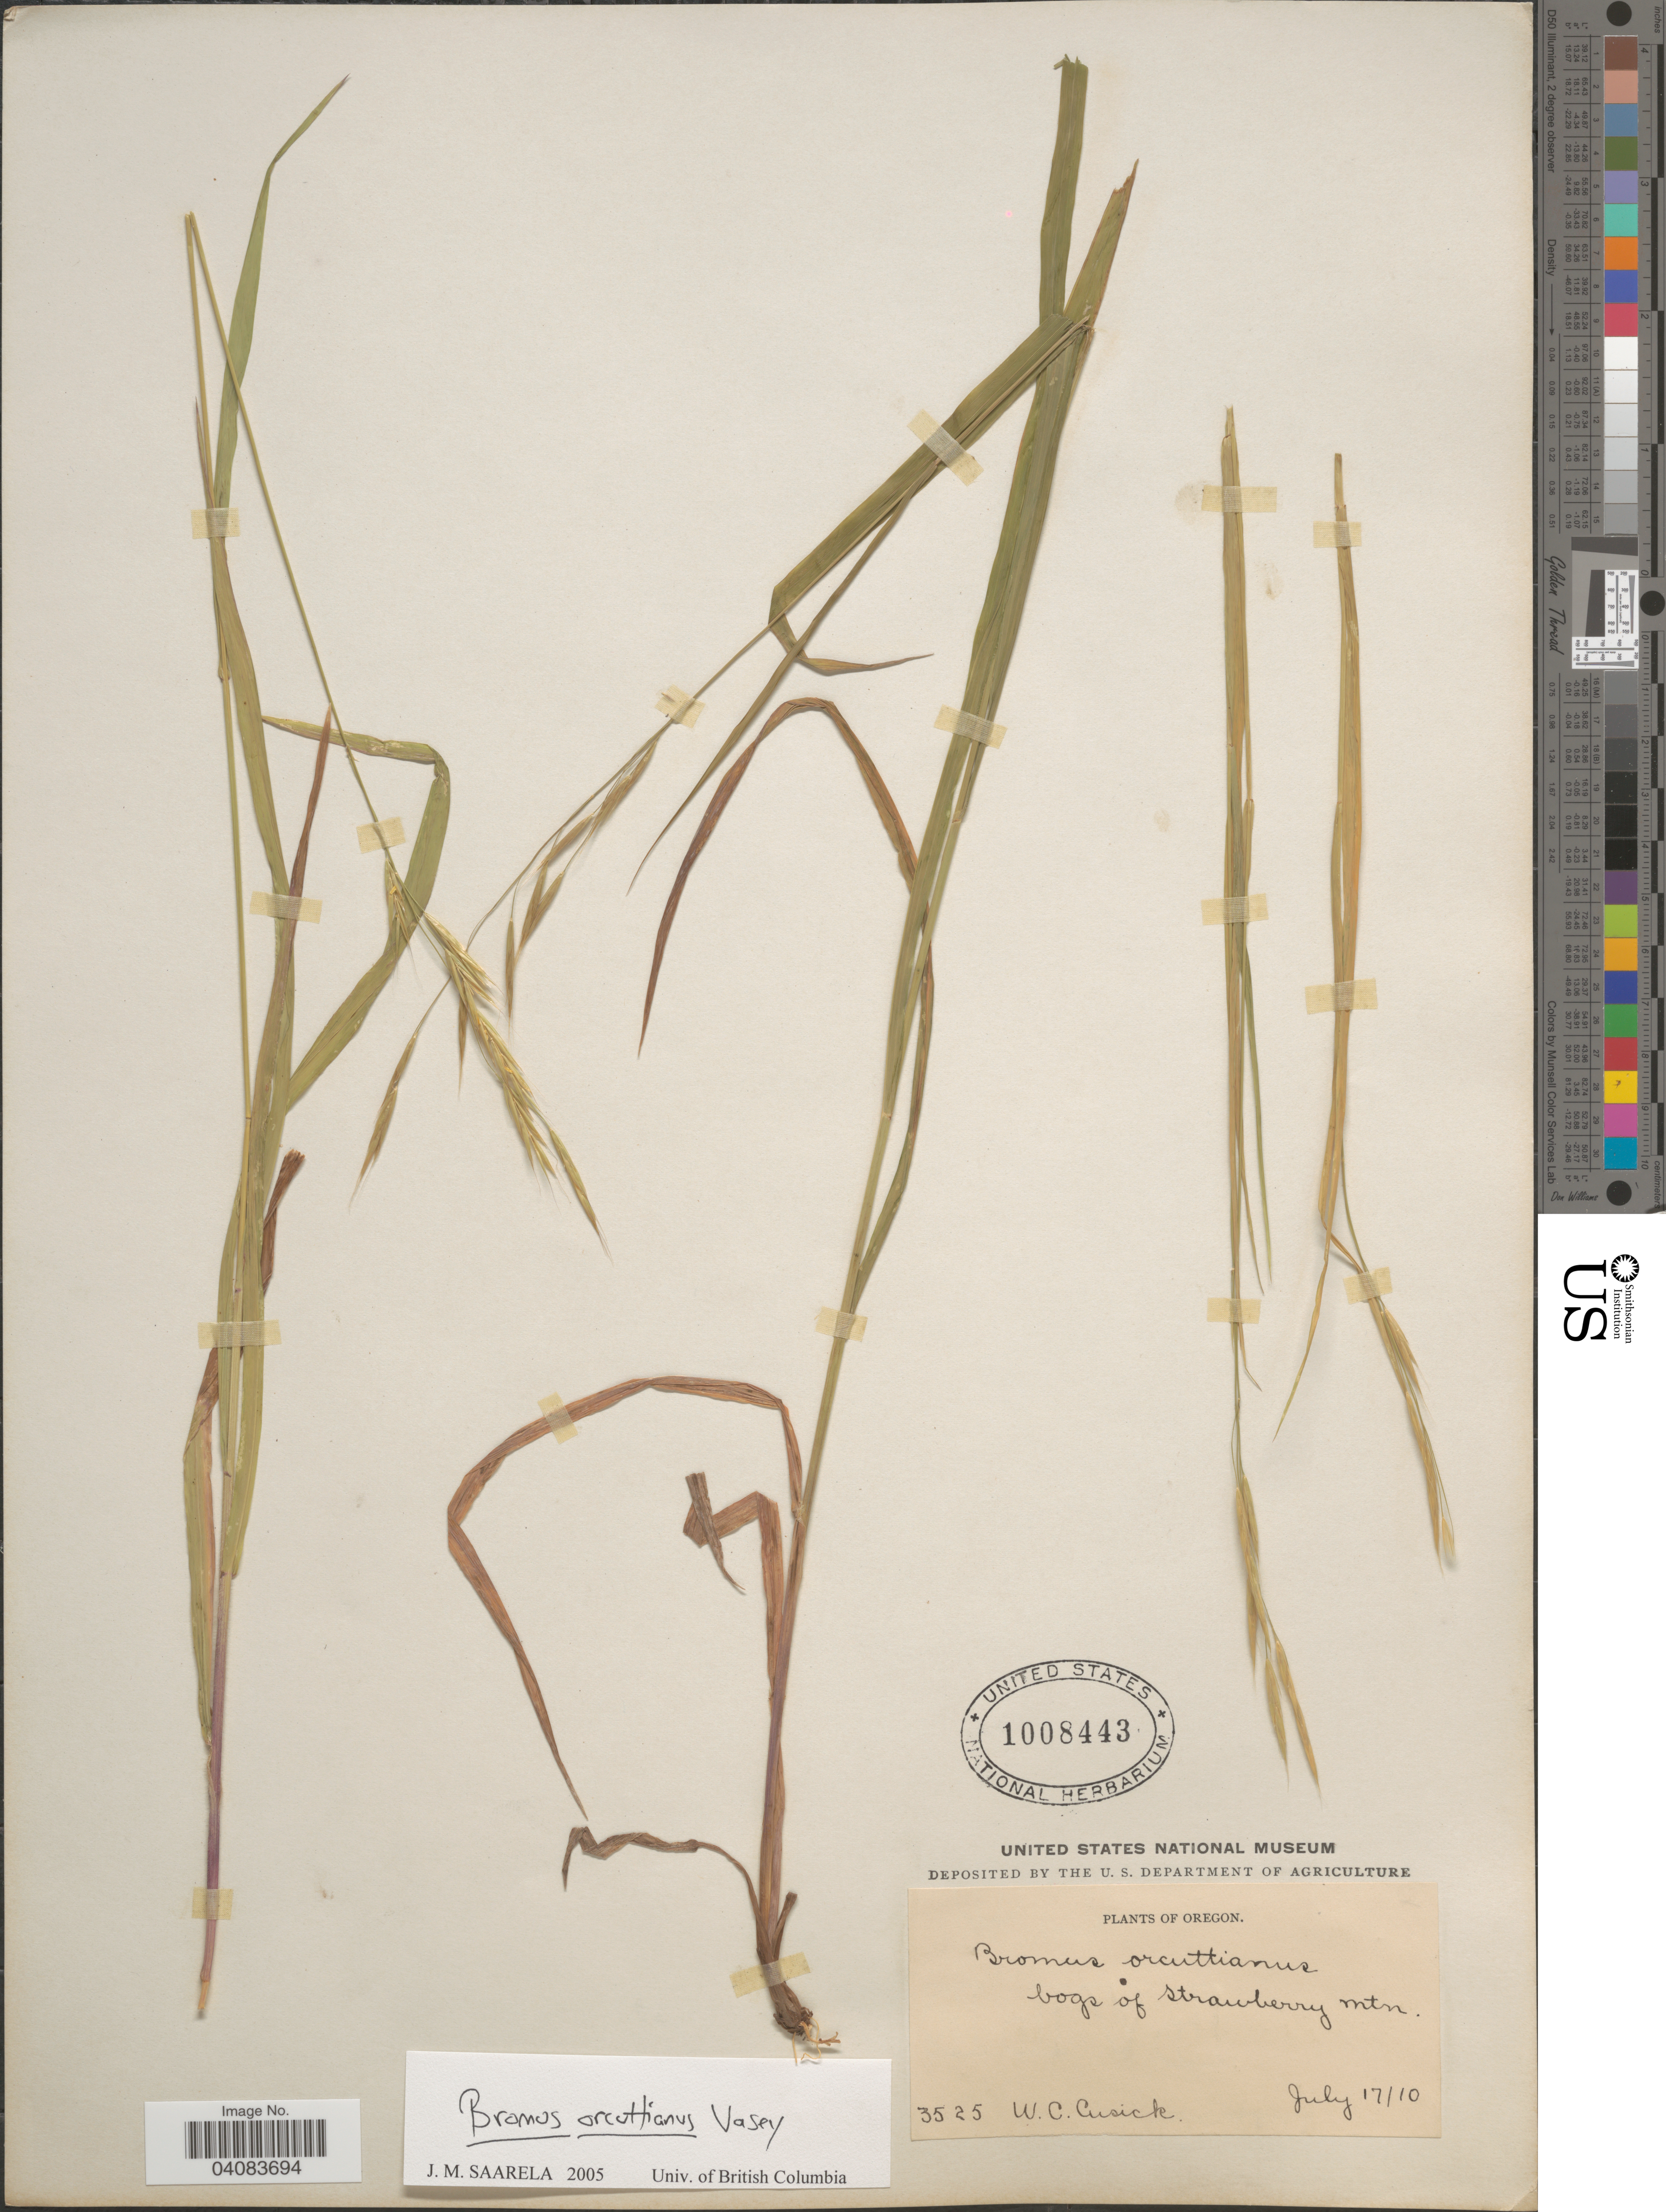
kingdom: Plantae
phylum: Tracheophyta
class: Liliopsida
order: Poales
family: Poaceae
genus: Bromus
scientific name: Bromus orcuttianus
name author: Vasey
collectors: W. C. Cusick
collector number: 3525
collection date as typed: Transcribed d/m/y: 17/7/10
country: United States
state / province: Oregon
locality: Bogs of Strawberry Mtn.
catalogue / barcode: US 1008443